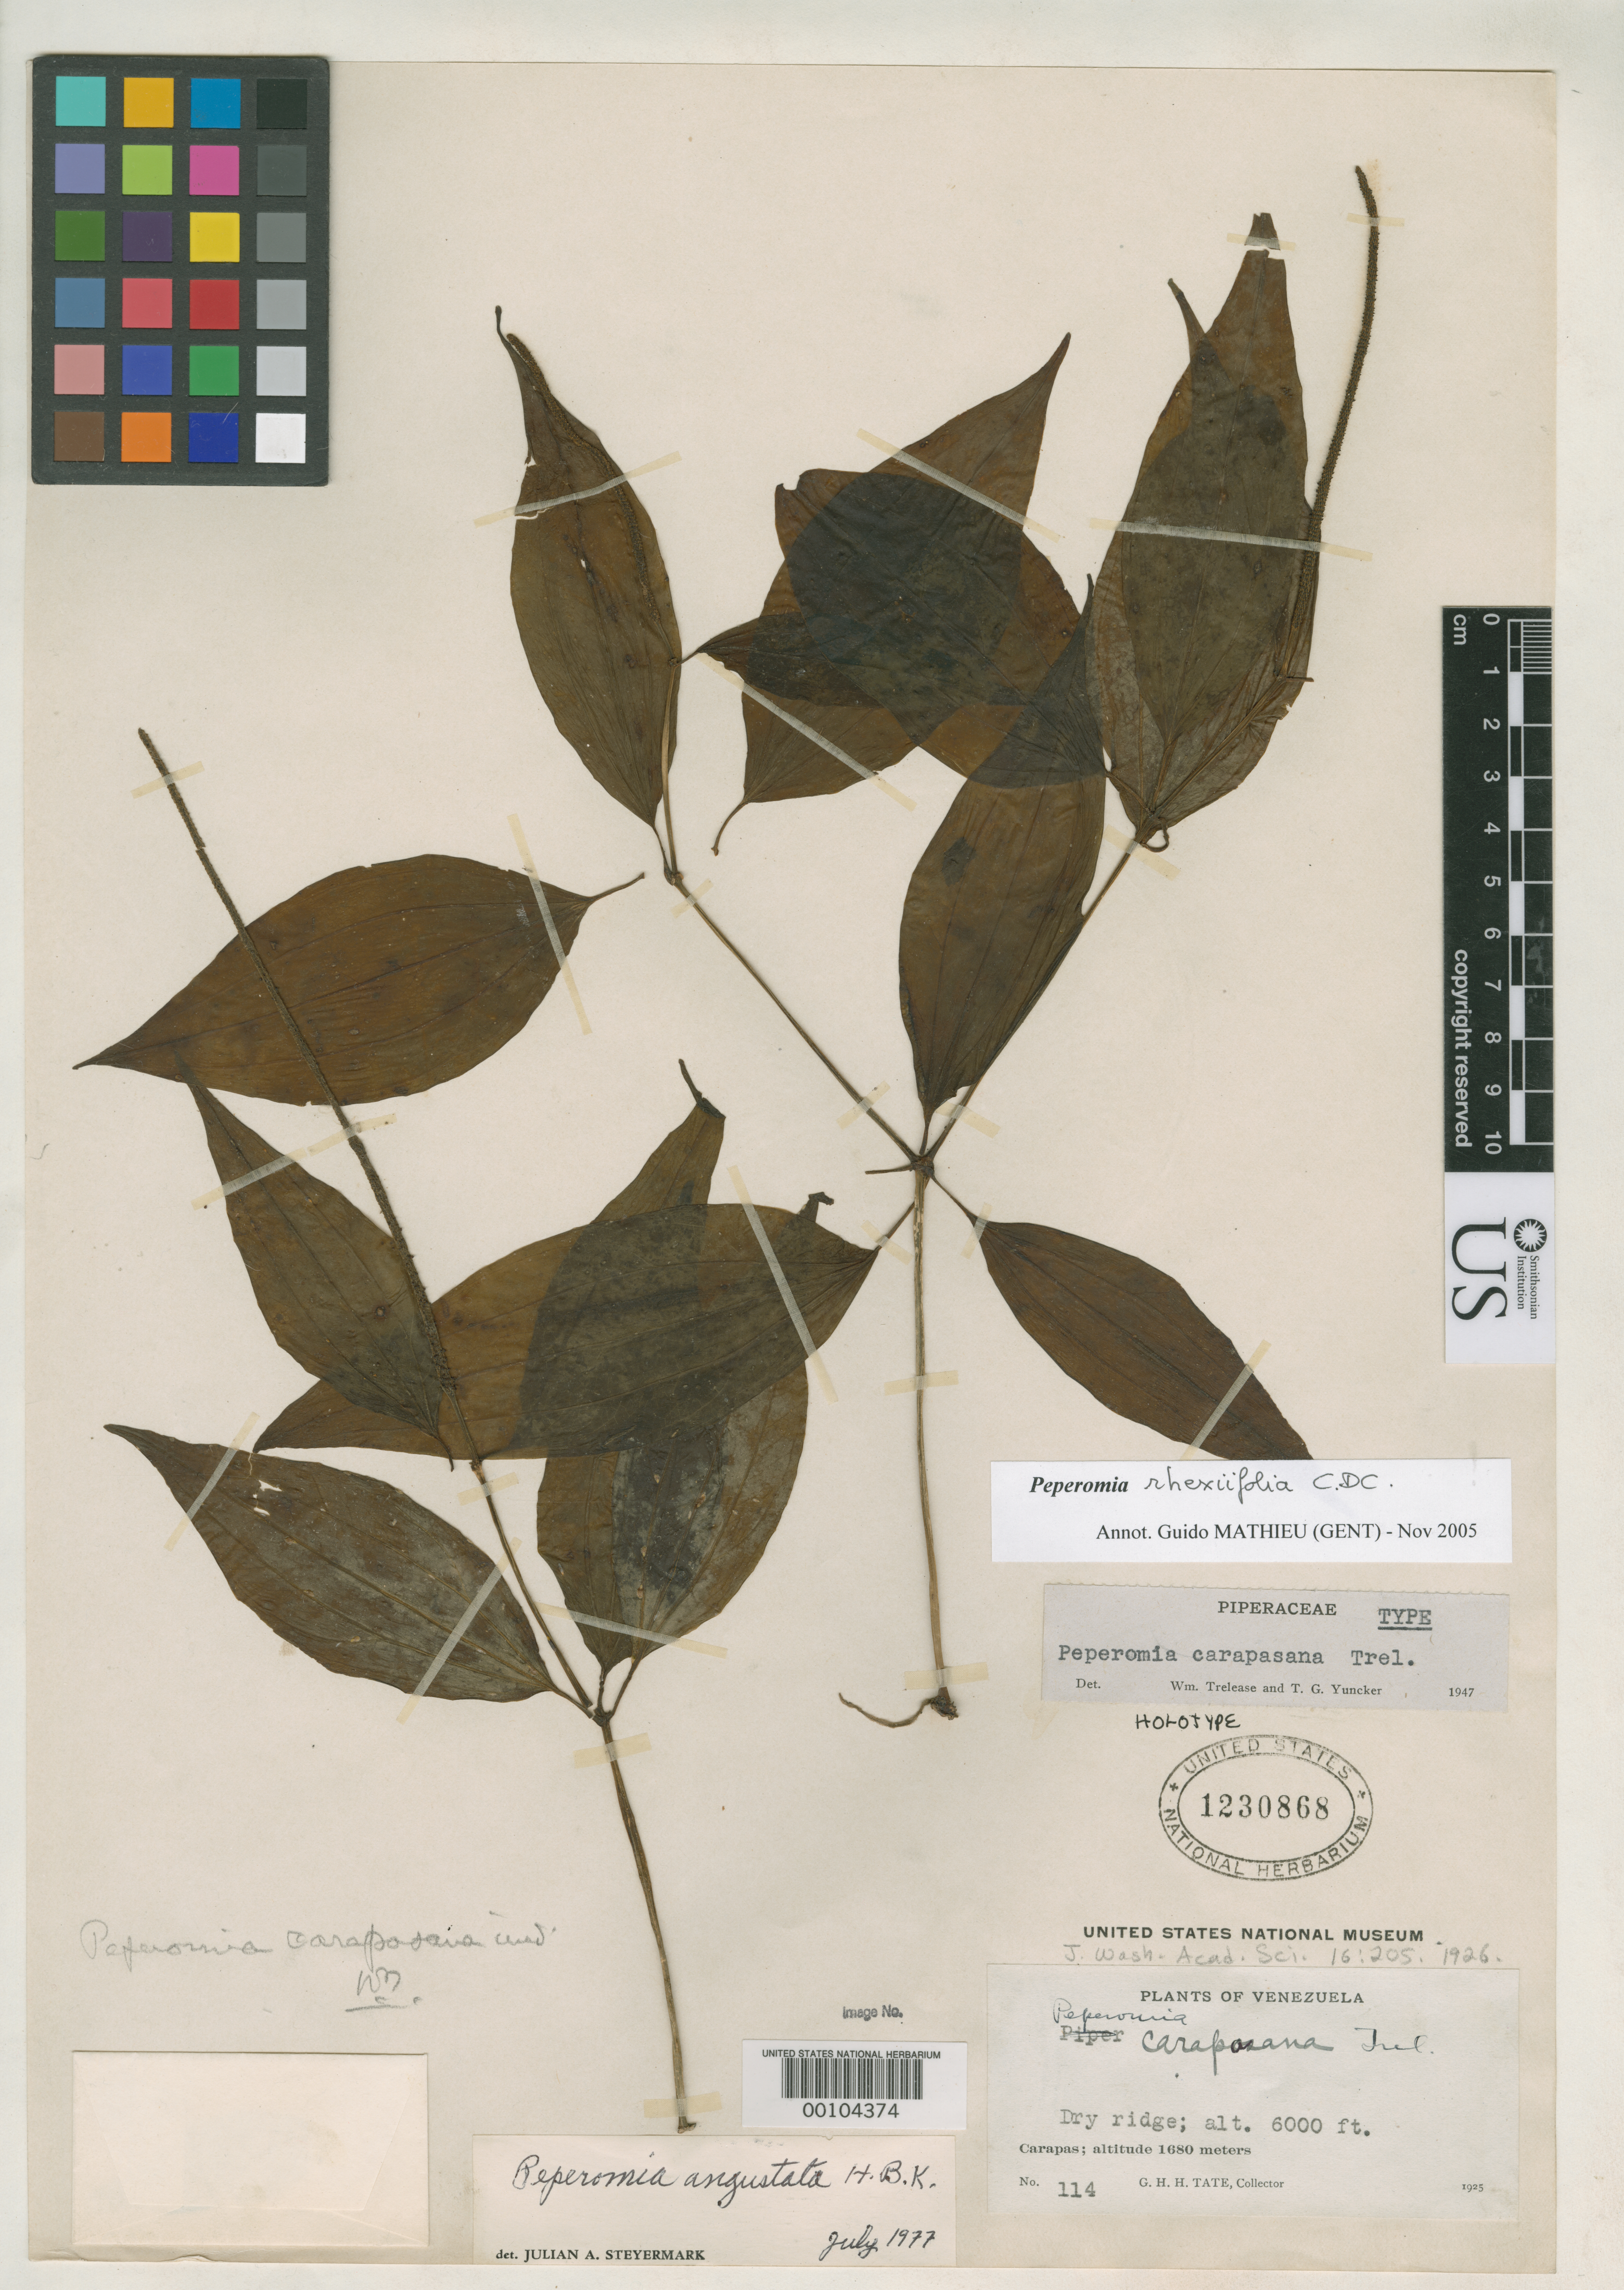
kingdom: Plantae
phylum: Tracheophyta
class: Magnoliopsida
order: Piperales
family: Piperaceae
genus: Peperomia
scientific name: Peperomia carapasana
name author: Trel.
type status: Holotype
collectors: G. H. H.Tate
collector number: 114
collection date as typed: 1925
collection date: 1925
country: Venezuela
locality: Carapas; alt. 6000 ft.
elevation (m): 1829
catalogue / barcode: US 1230868